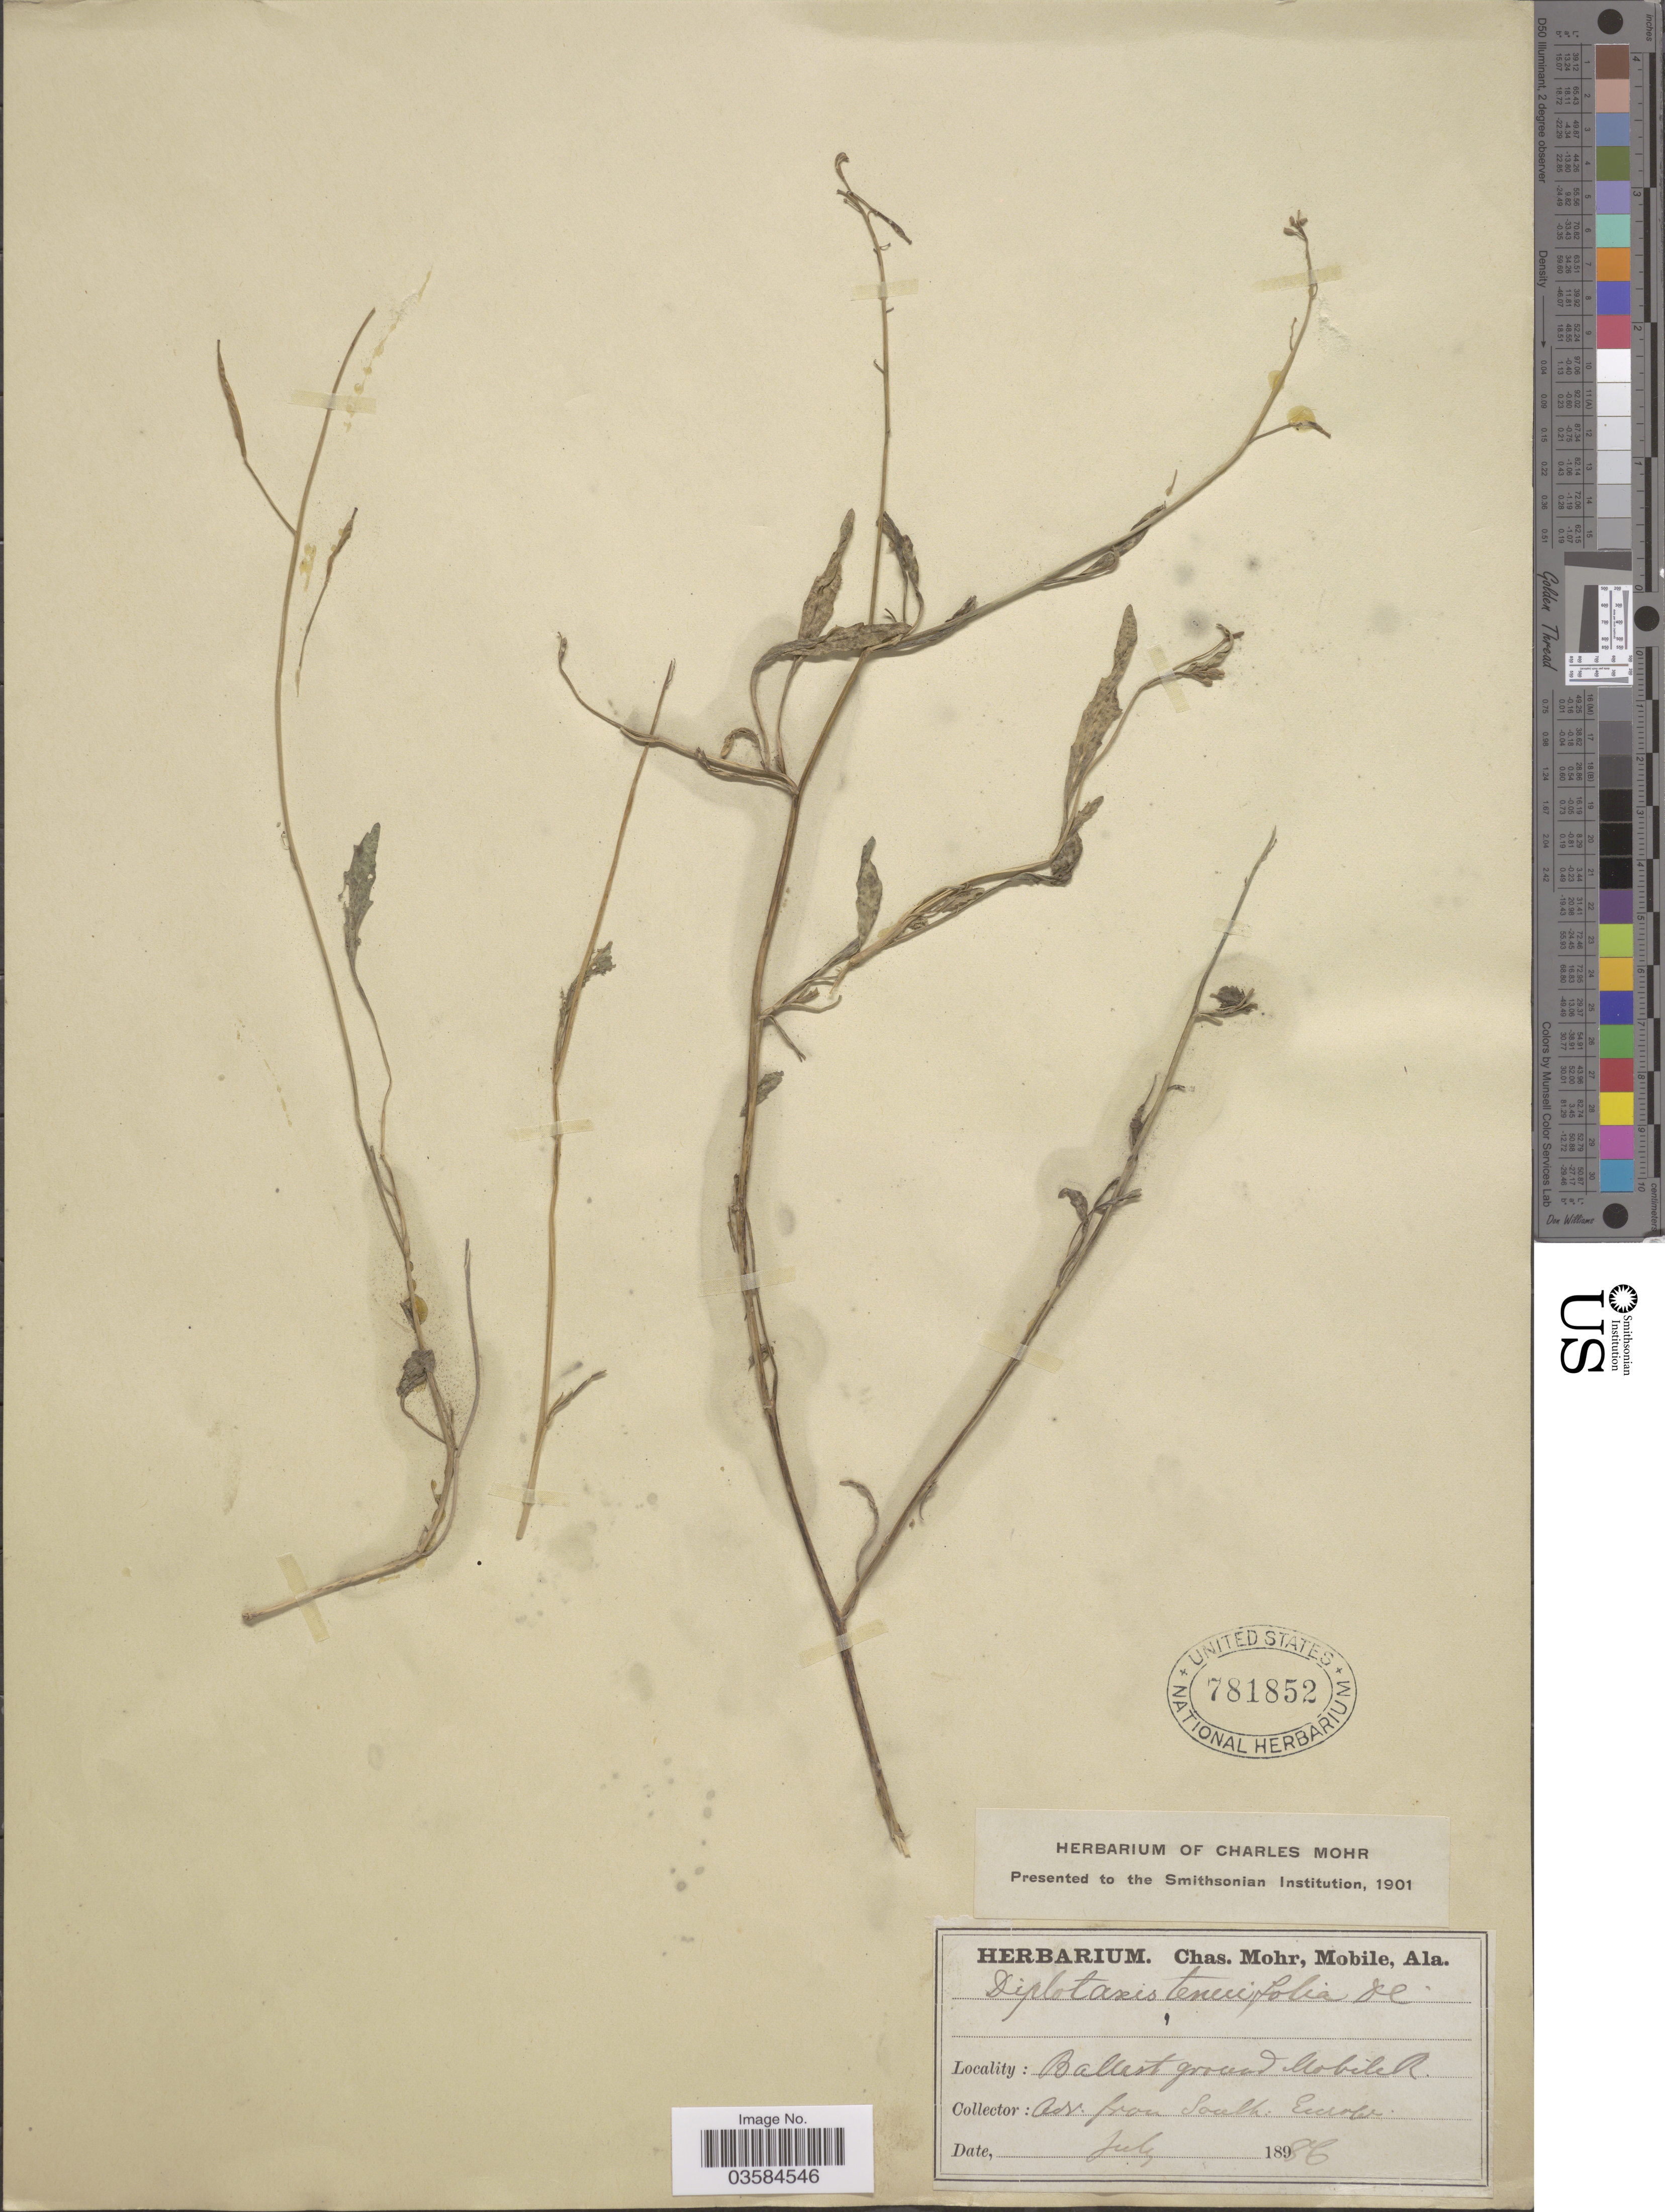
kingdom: Plantae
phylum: Tracheophyta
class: Magnoliopsida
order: Brassicales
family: Brassicaceae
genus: Diplotaxis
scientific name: Diplotaxis tenuifolia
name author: (L.) DC.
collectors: ex herb. Charles Mohr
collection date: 1886-07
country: United States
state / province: Alabama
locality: Ballast ground, Mobile R.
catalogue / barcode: US 781852